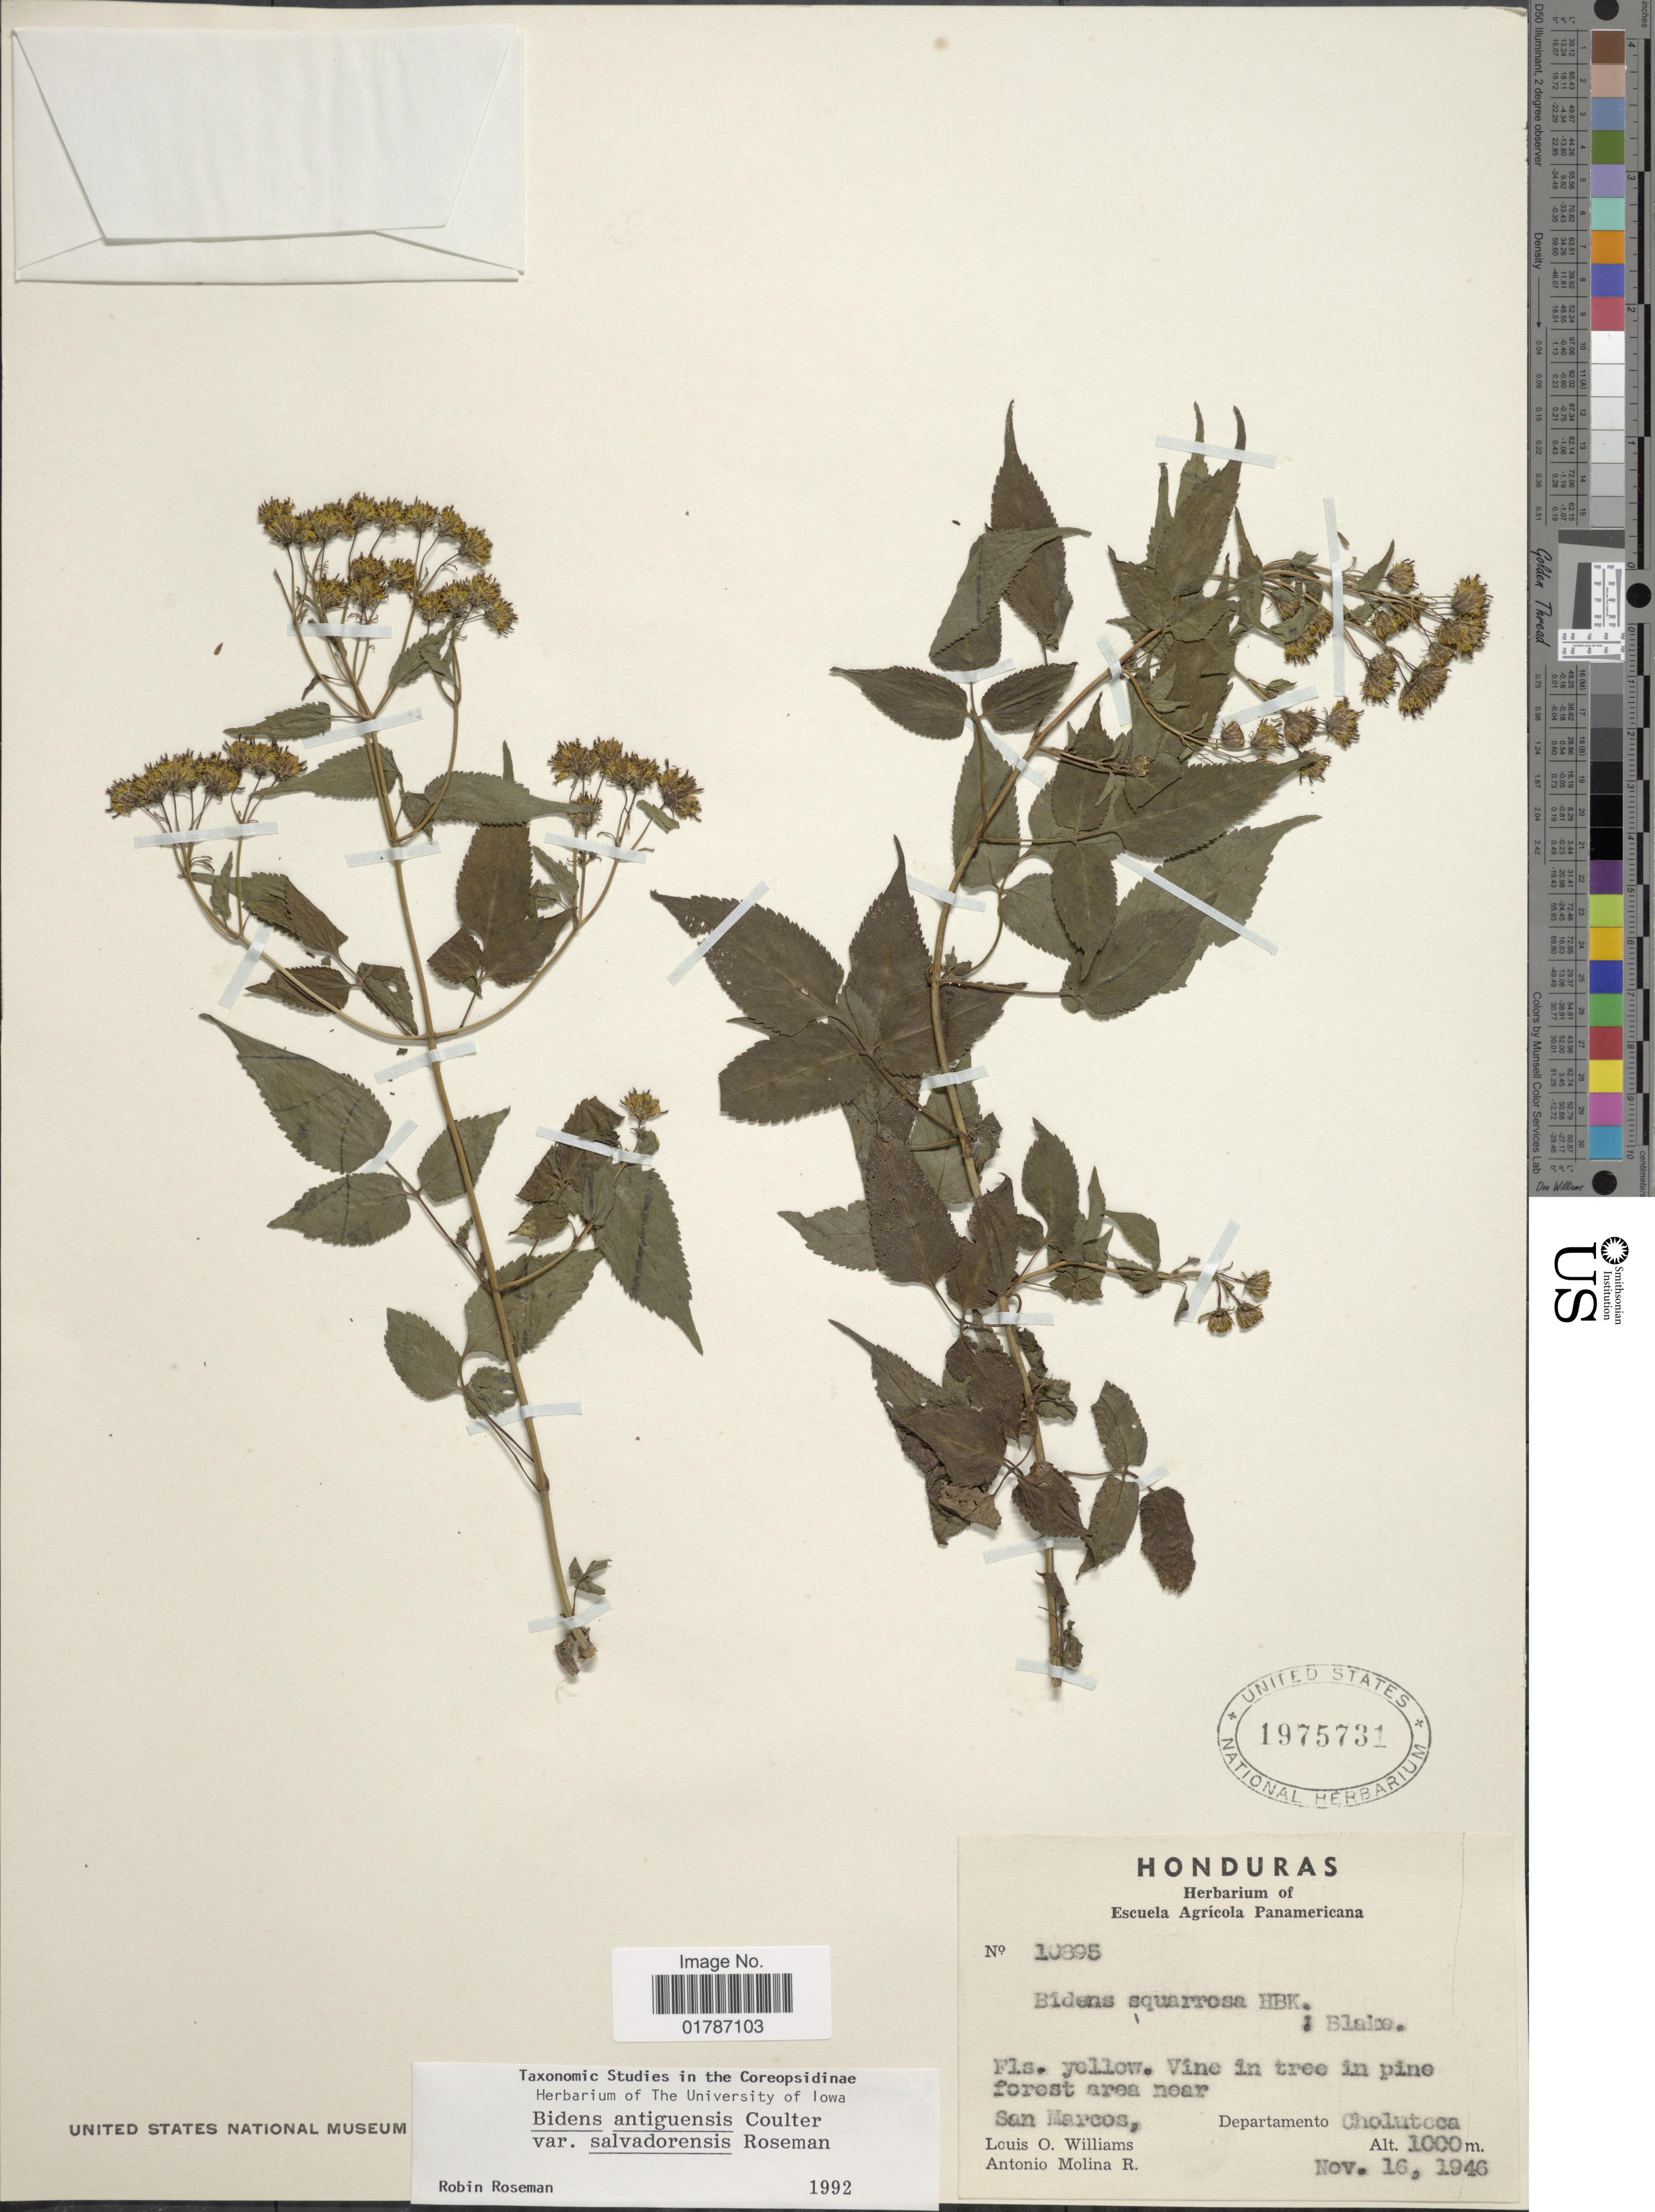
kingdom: Plantae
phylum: Tracheophyta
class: Magnoliopsida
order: Asterales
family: Asteraceae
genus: Bidens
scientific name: Bidens antiguensis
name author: J.M. Coult.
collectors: L. O. Williams & A. Molina R.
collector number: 10895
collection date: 1946-11-16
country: Honduras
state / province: Choluteca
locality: Vine in tree in pine forest area near San Marcos, Departamento Choluteca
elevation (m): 1000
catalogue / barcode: US 1975731